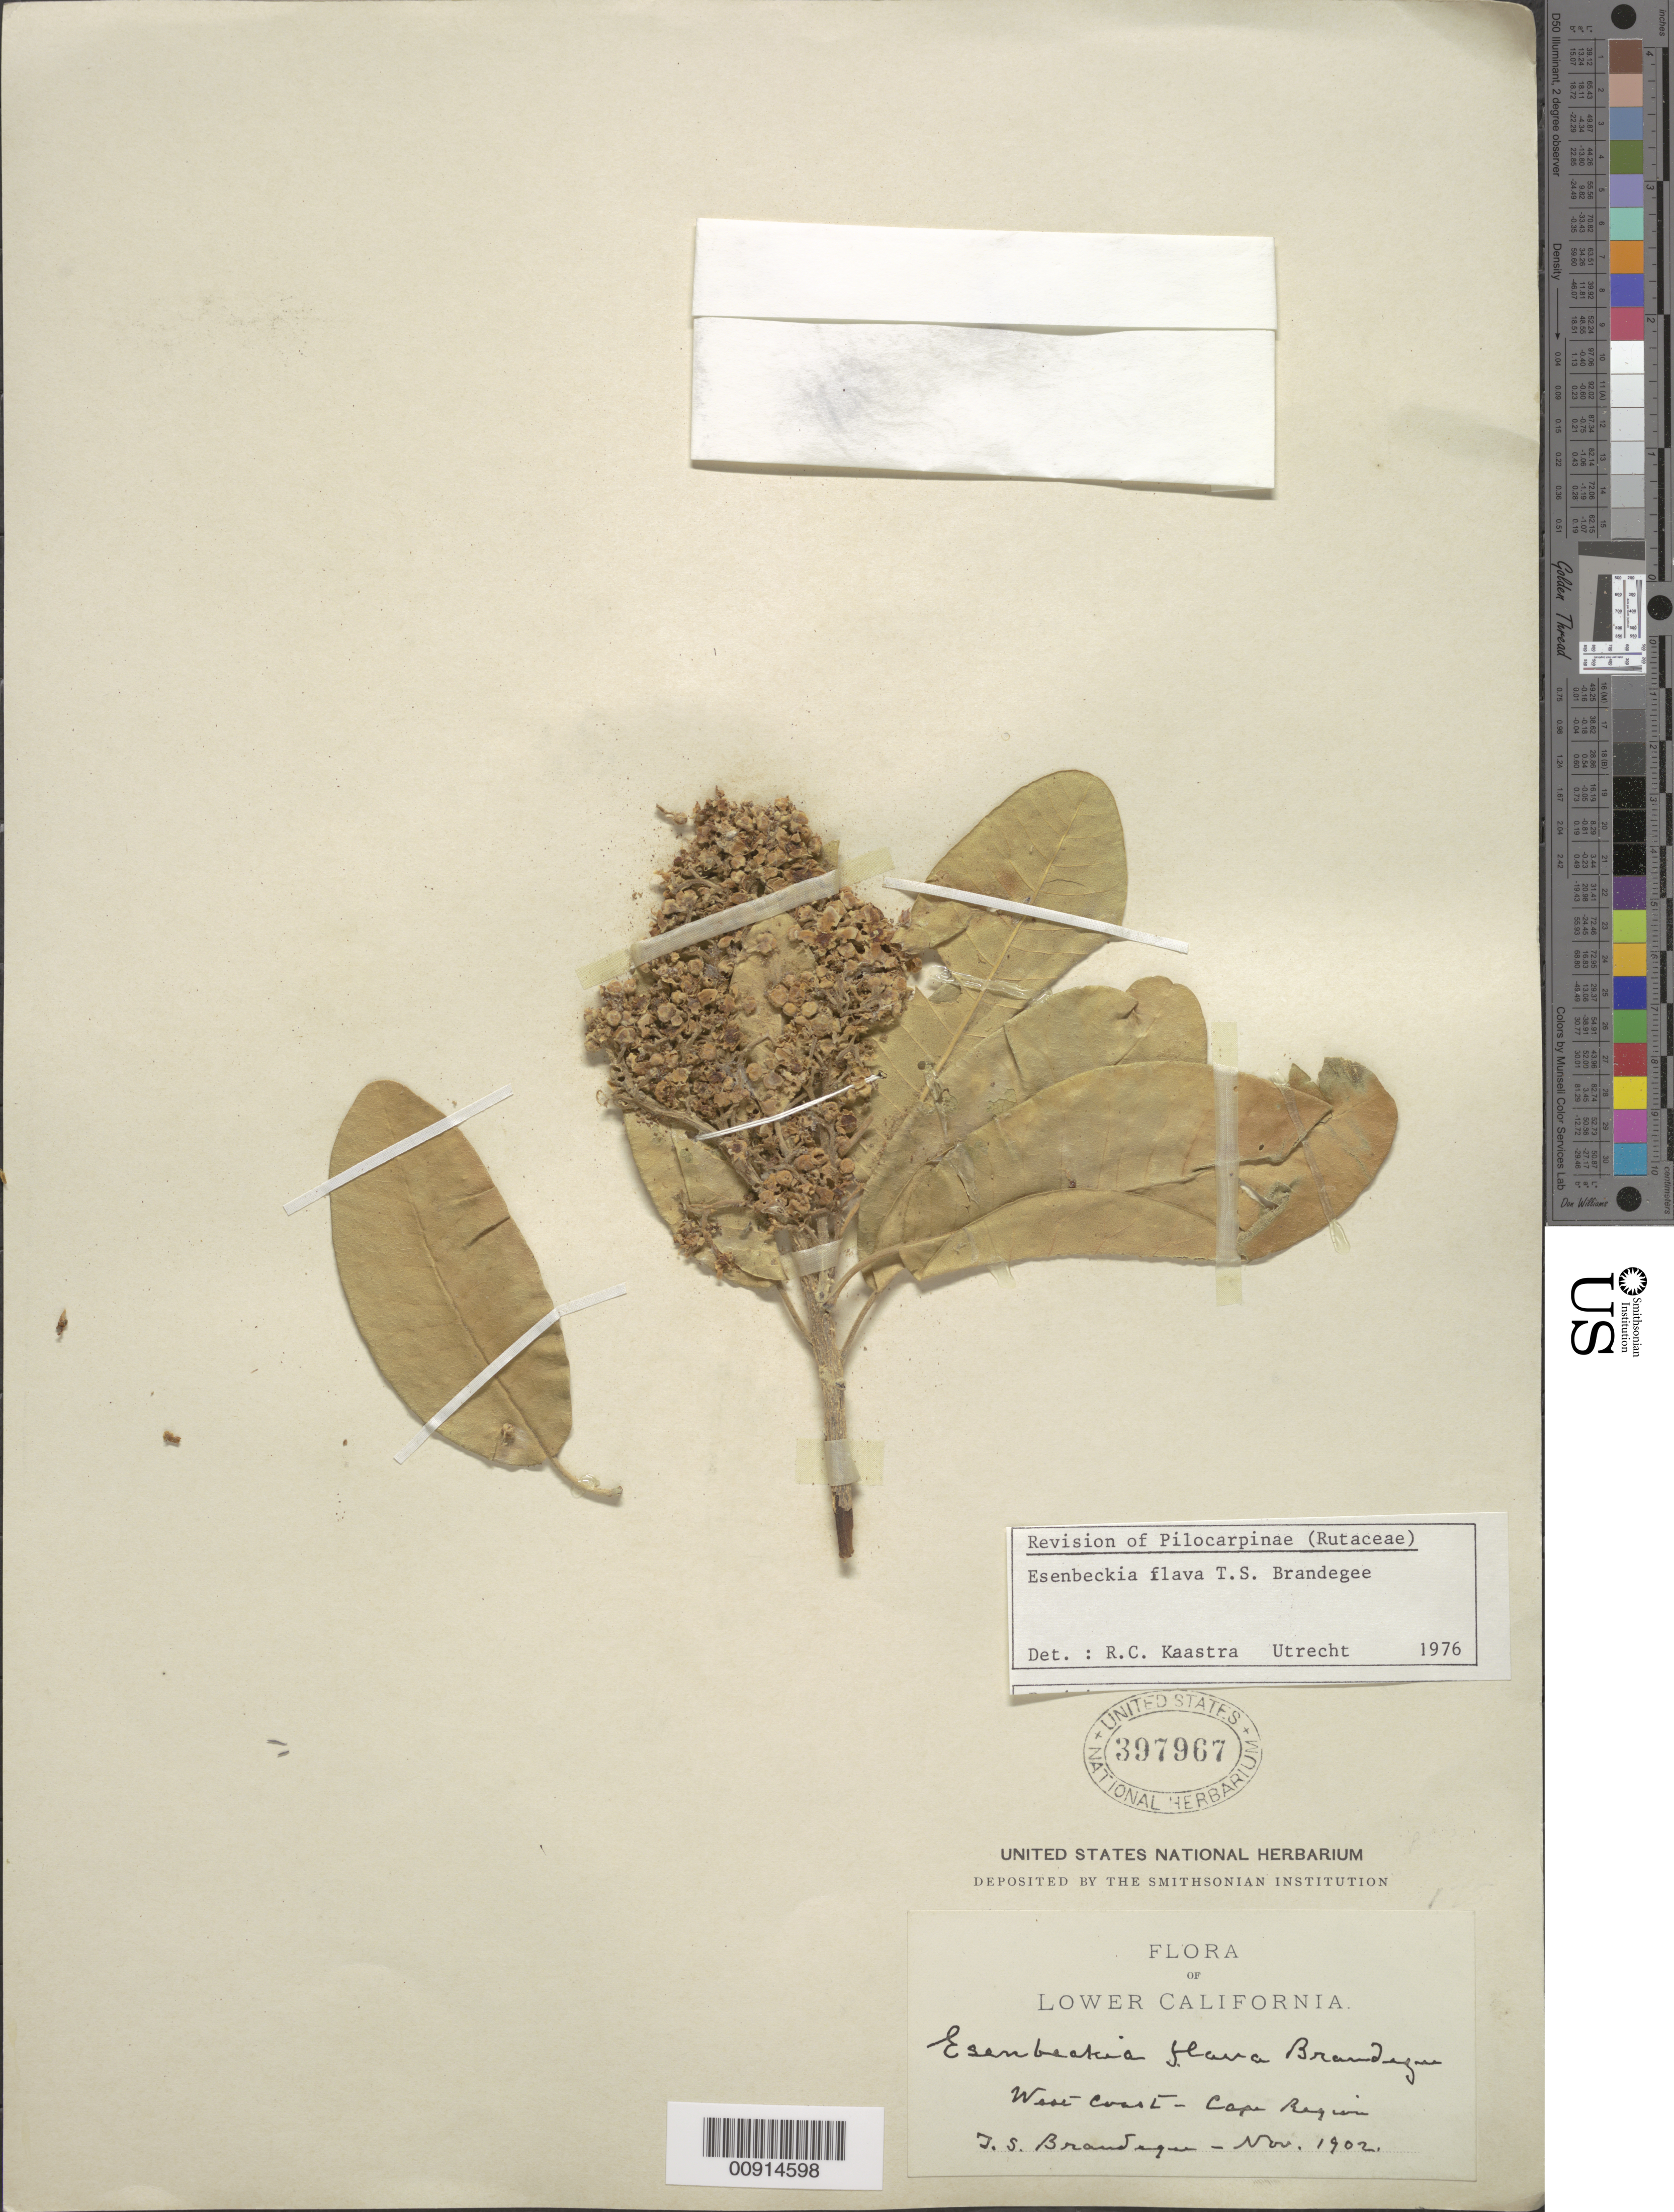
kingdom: Plantae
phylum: Tracheophyta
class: Magnoliopsida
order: Sapindales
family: Rutaceae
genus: Esenbeckia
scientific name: Esenbeckia flava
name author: Brandegee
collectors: T. S. Brandegee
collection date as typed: Nov 1902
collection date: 1902-11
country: Mexico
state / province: Baja California Sur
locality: West coast - Cape Region. Lower California.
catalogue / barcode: US 397967